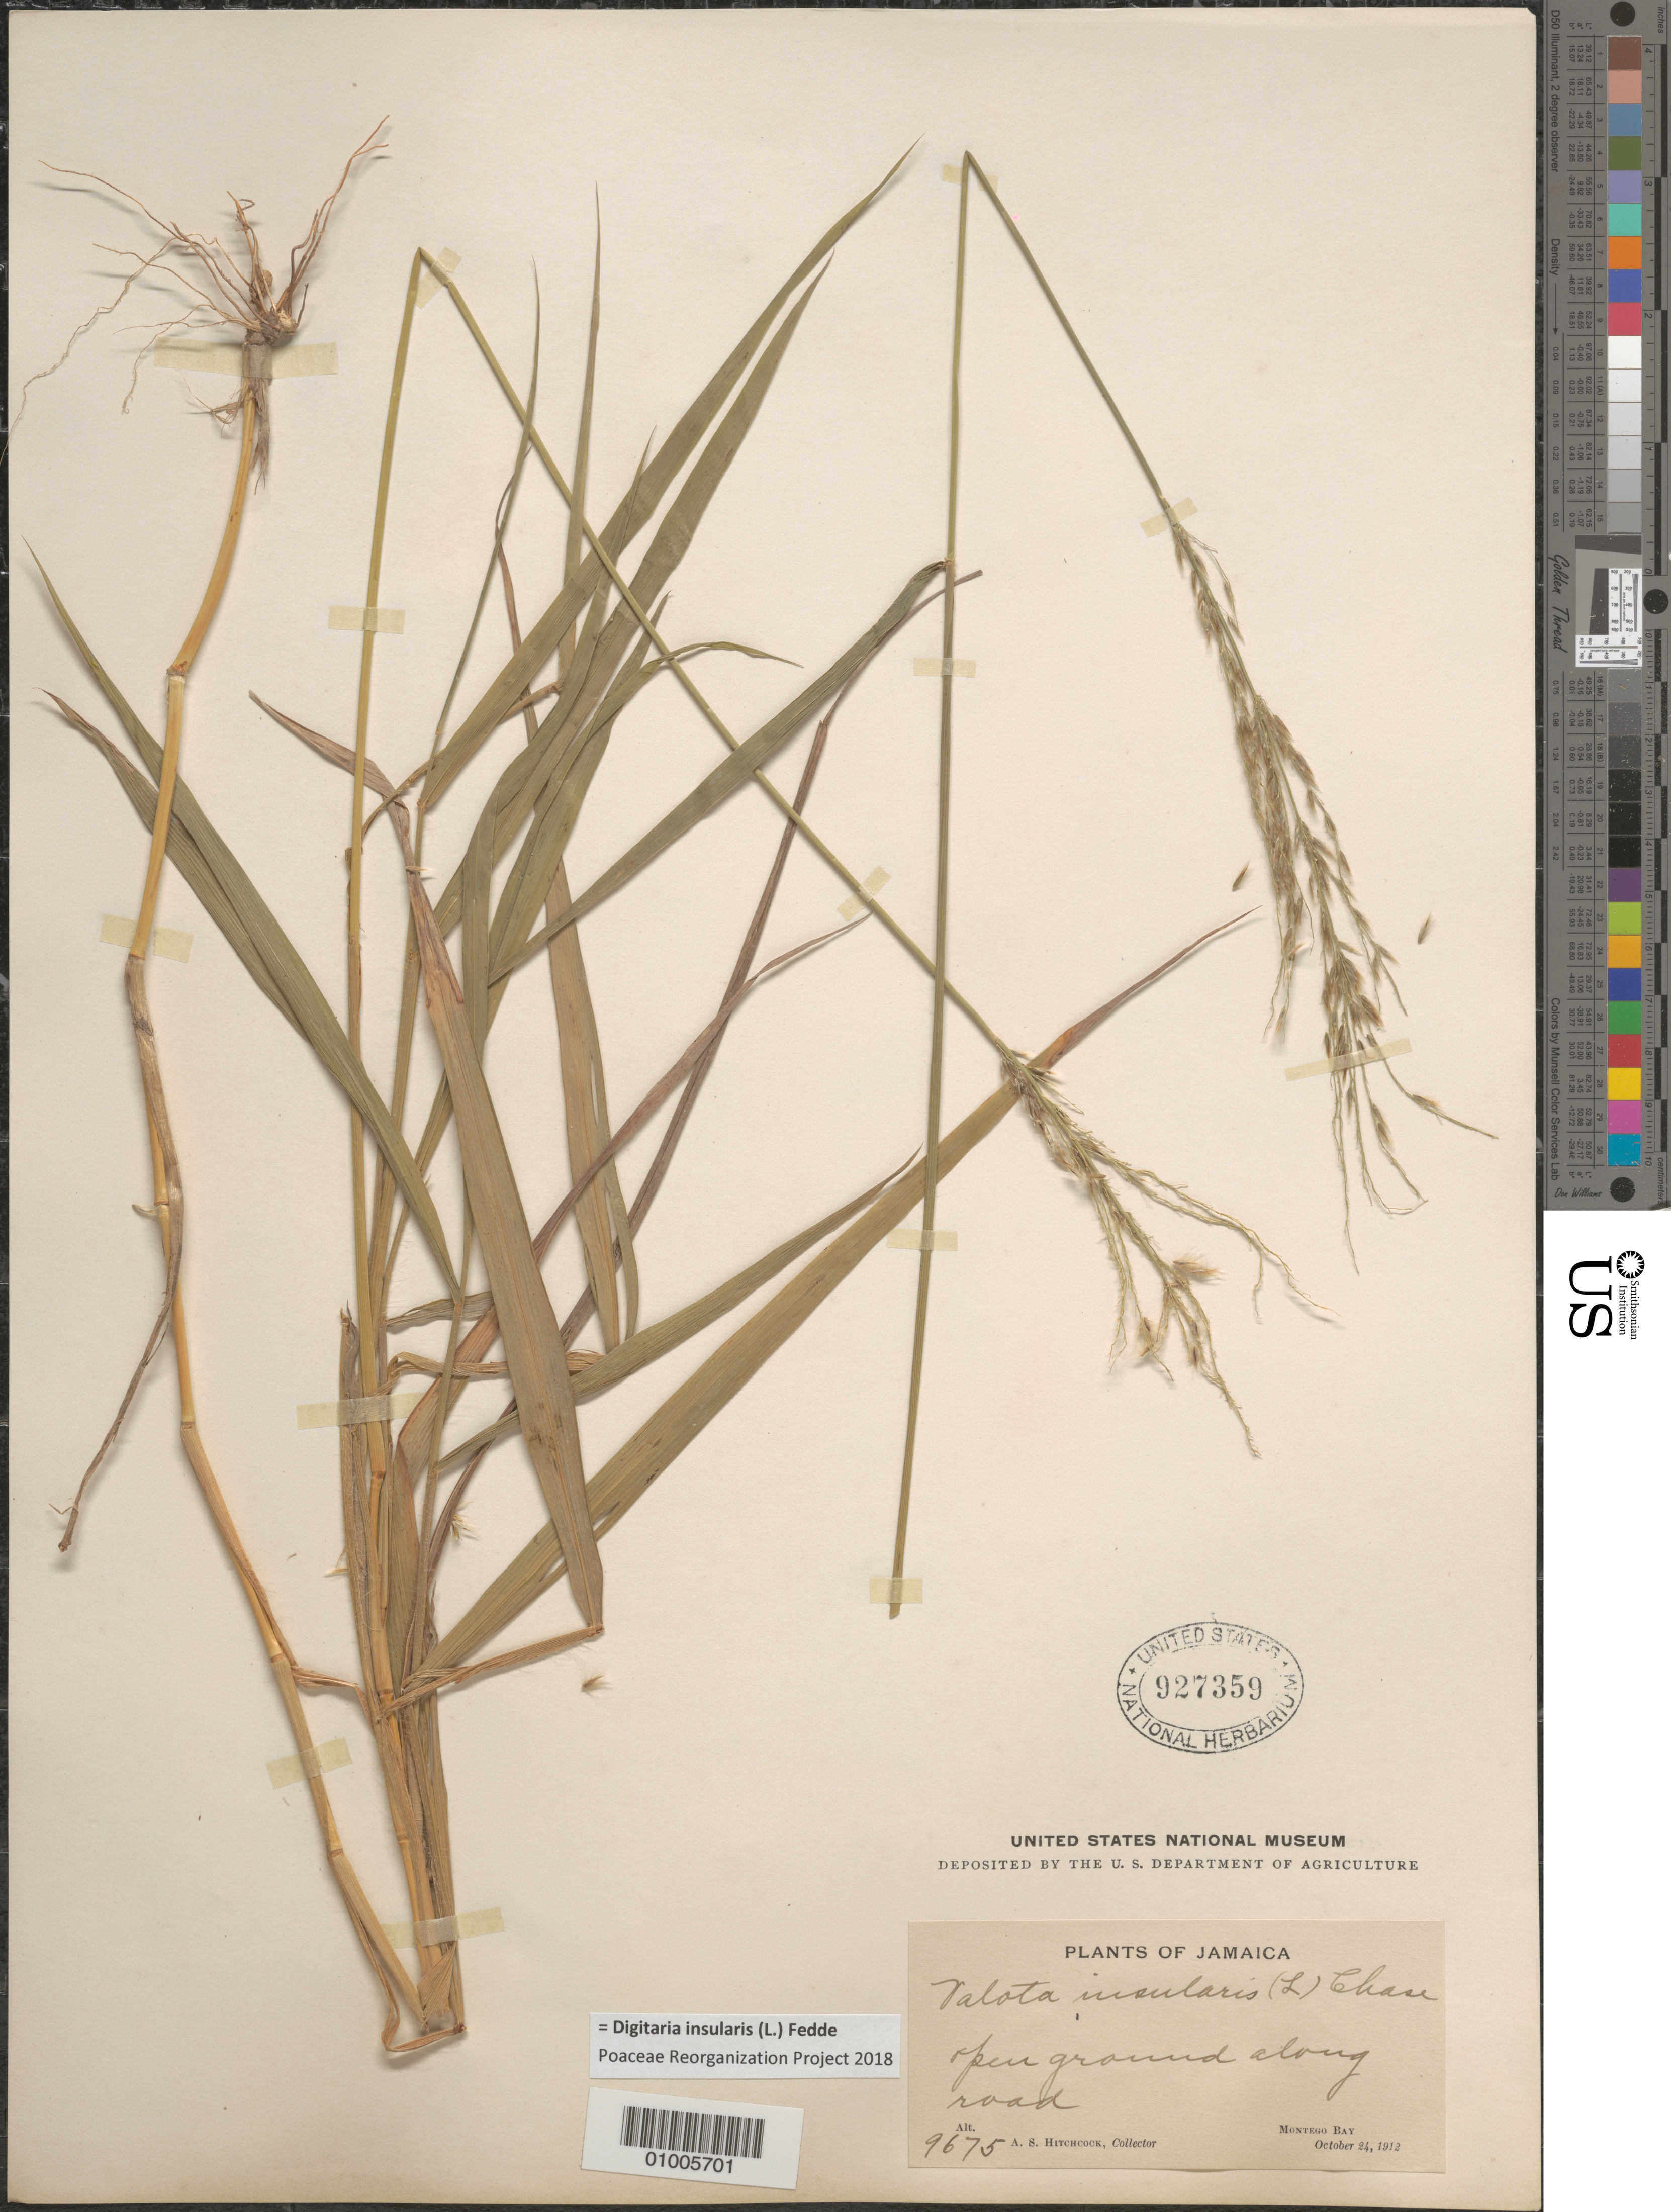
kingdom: Plantae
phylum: Tracheophyta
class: Liliopsida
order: Poales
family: Poaceae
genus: Digitaria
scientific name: Digitaria insularis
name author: (L.) Mez ex Ekman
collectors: A. S. Hitchcock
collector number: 9675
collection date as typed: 20 Oct 1912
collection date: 1912-10-20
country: Jamaica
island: Jamaica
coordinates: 0 N, 0 E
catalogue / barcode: US 927359